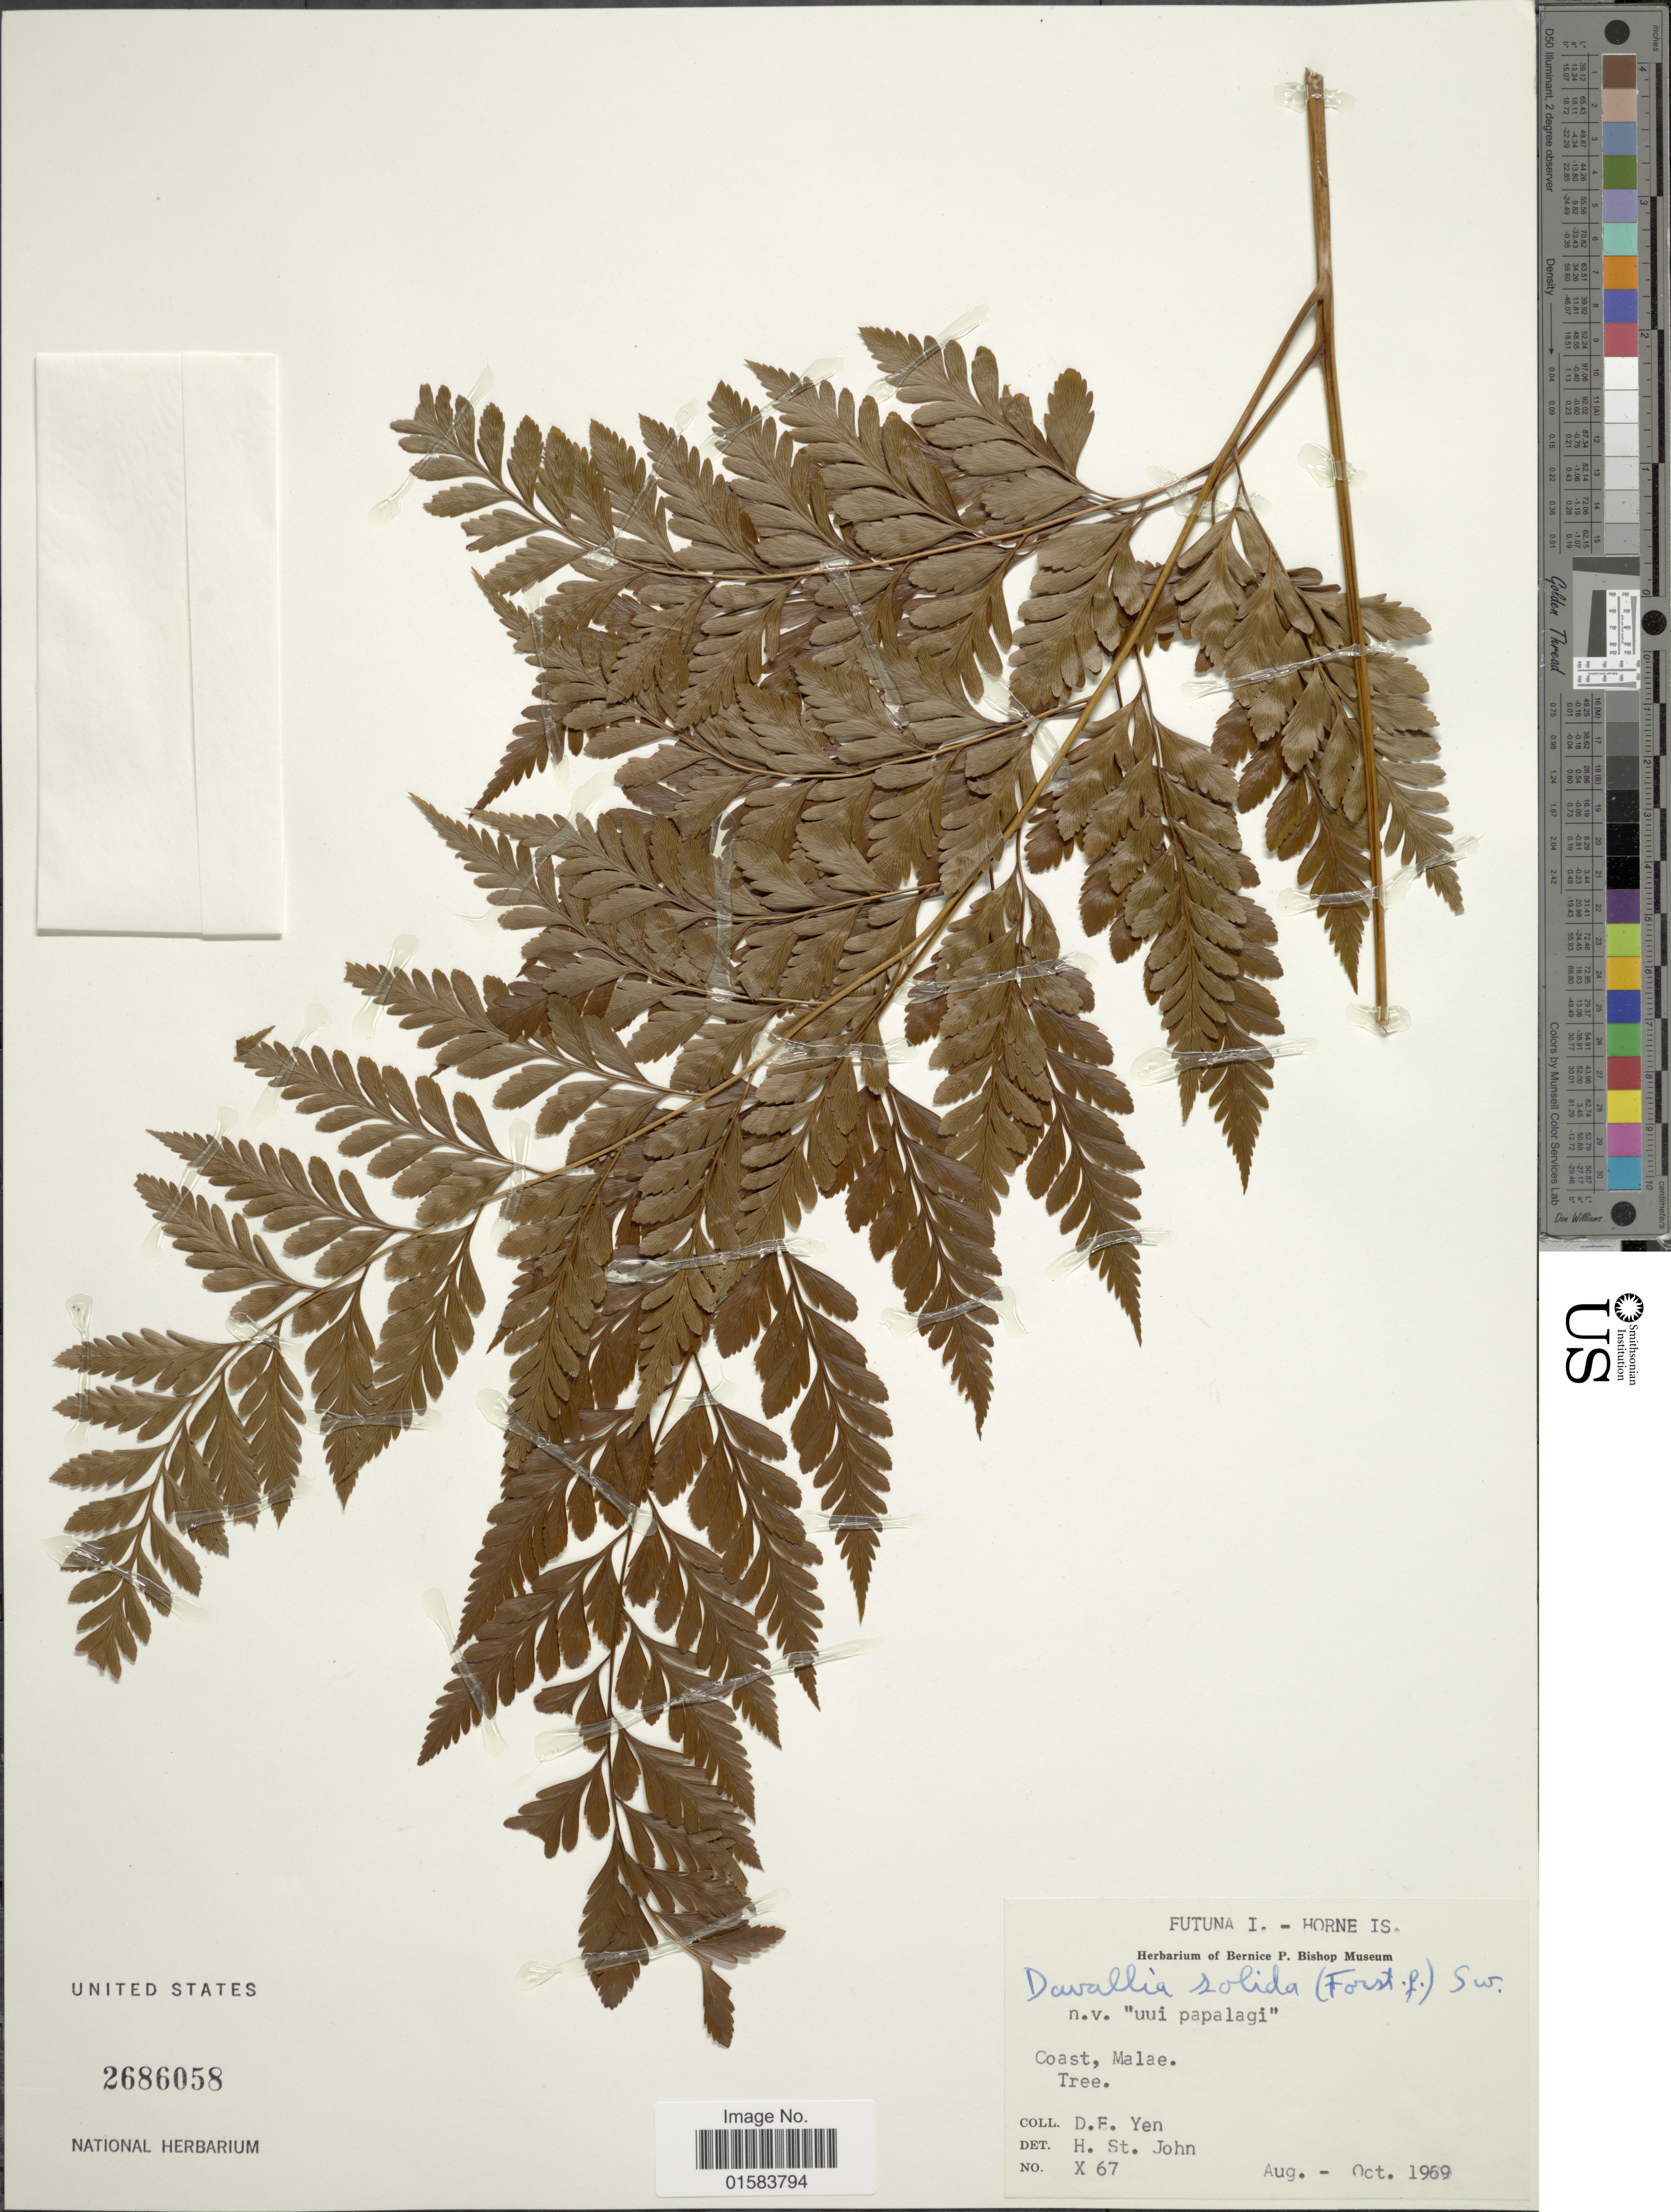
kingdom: Plantae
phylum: Tracheophyta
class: Polypodiopsida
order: Polypodiales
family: Davalliaceae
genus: Davallia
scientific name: Davallia solida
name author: (G. Forst.) Sw.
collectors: D. Yen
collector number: X 67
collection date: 1969-08/1969-10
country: Wallis and Futuna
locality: Futuna I.- Horne Is., Coast , Malae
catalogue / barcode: US 2686085